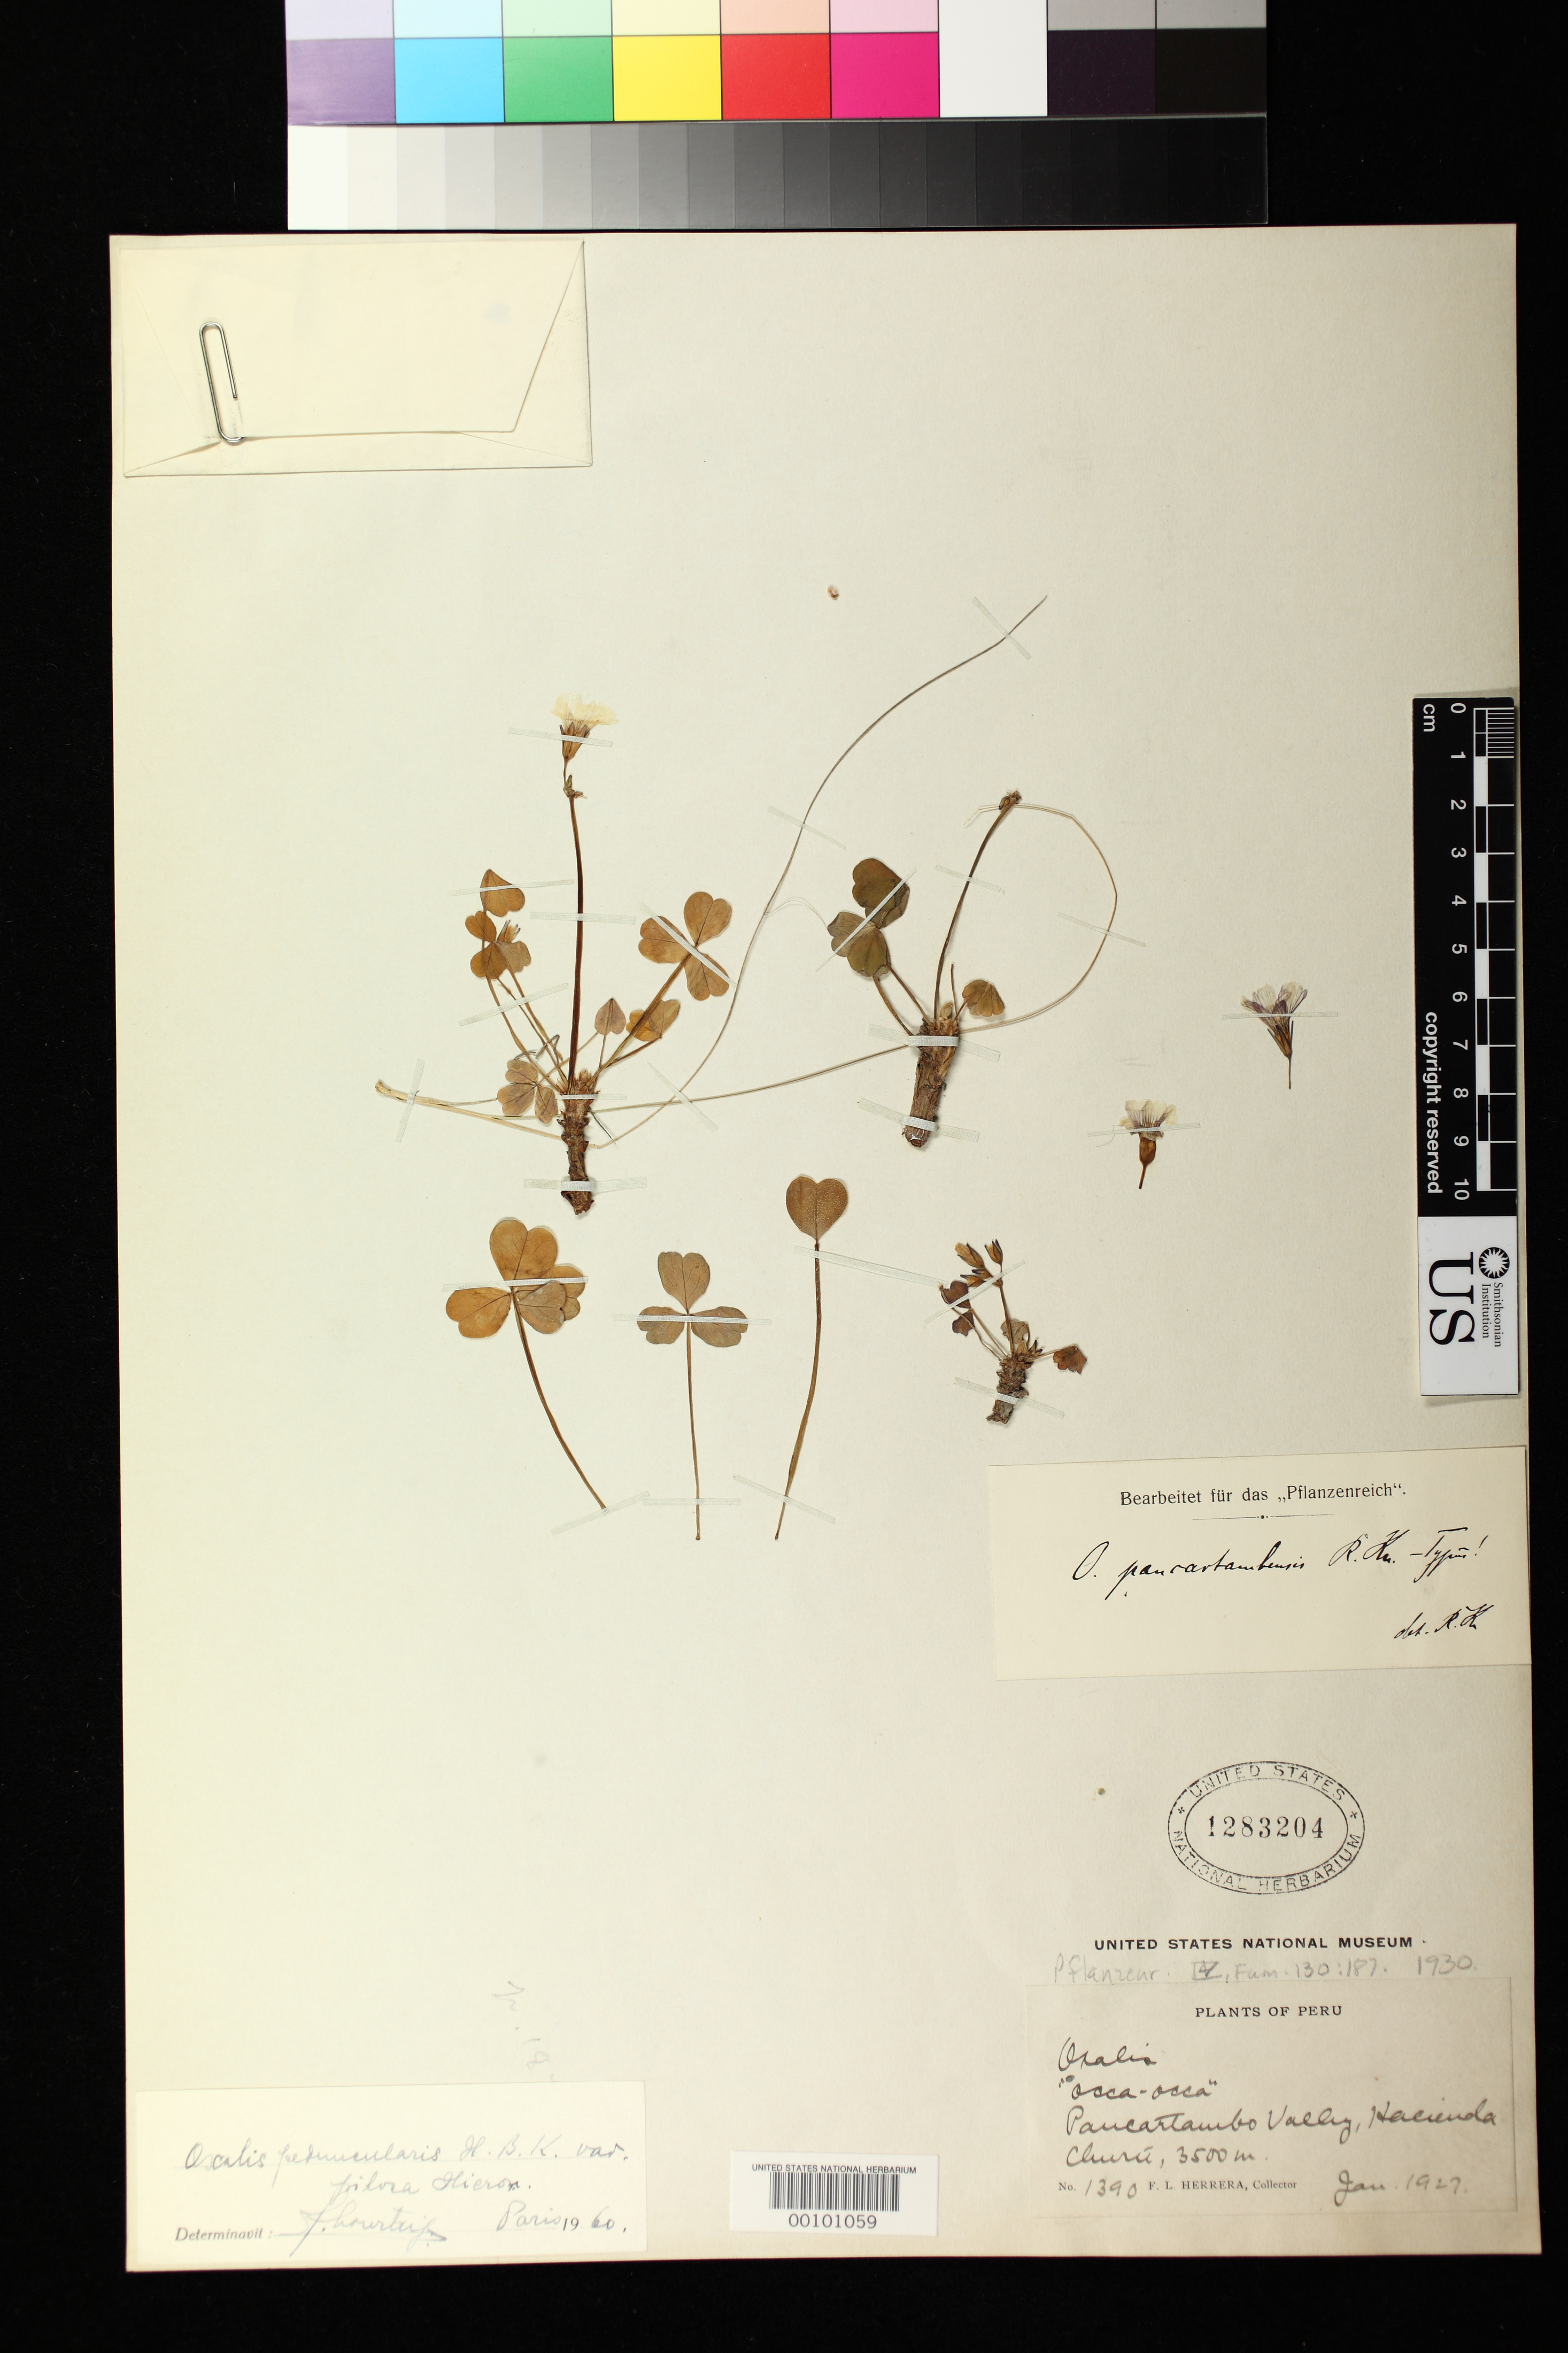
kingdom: Plantae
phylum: Tracheophyta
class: Magnoliopsida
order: Oxalidales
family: Oxalidaceae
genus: Oxalis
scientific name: Oxalis paucartambensis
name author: R. Knuth in Engl.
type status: Holotype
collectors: F. L. Herrera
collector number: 1390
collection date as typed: Jan 1927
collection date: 1927-01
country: Peru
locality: Paucartambo Valley, Hacienda Churu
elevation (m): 3500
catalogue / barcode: US 1283204